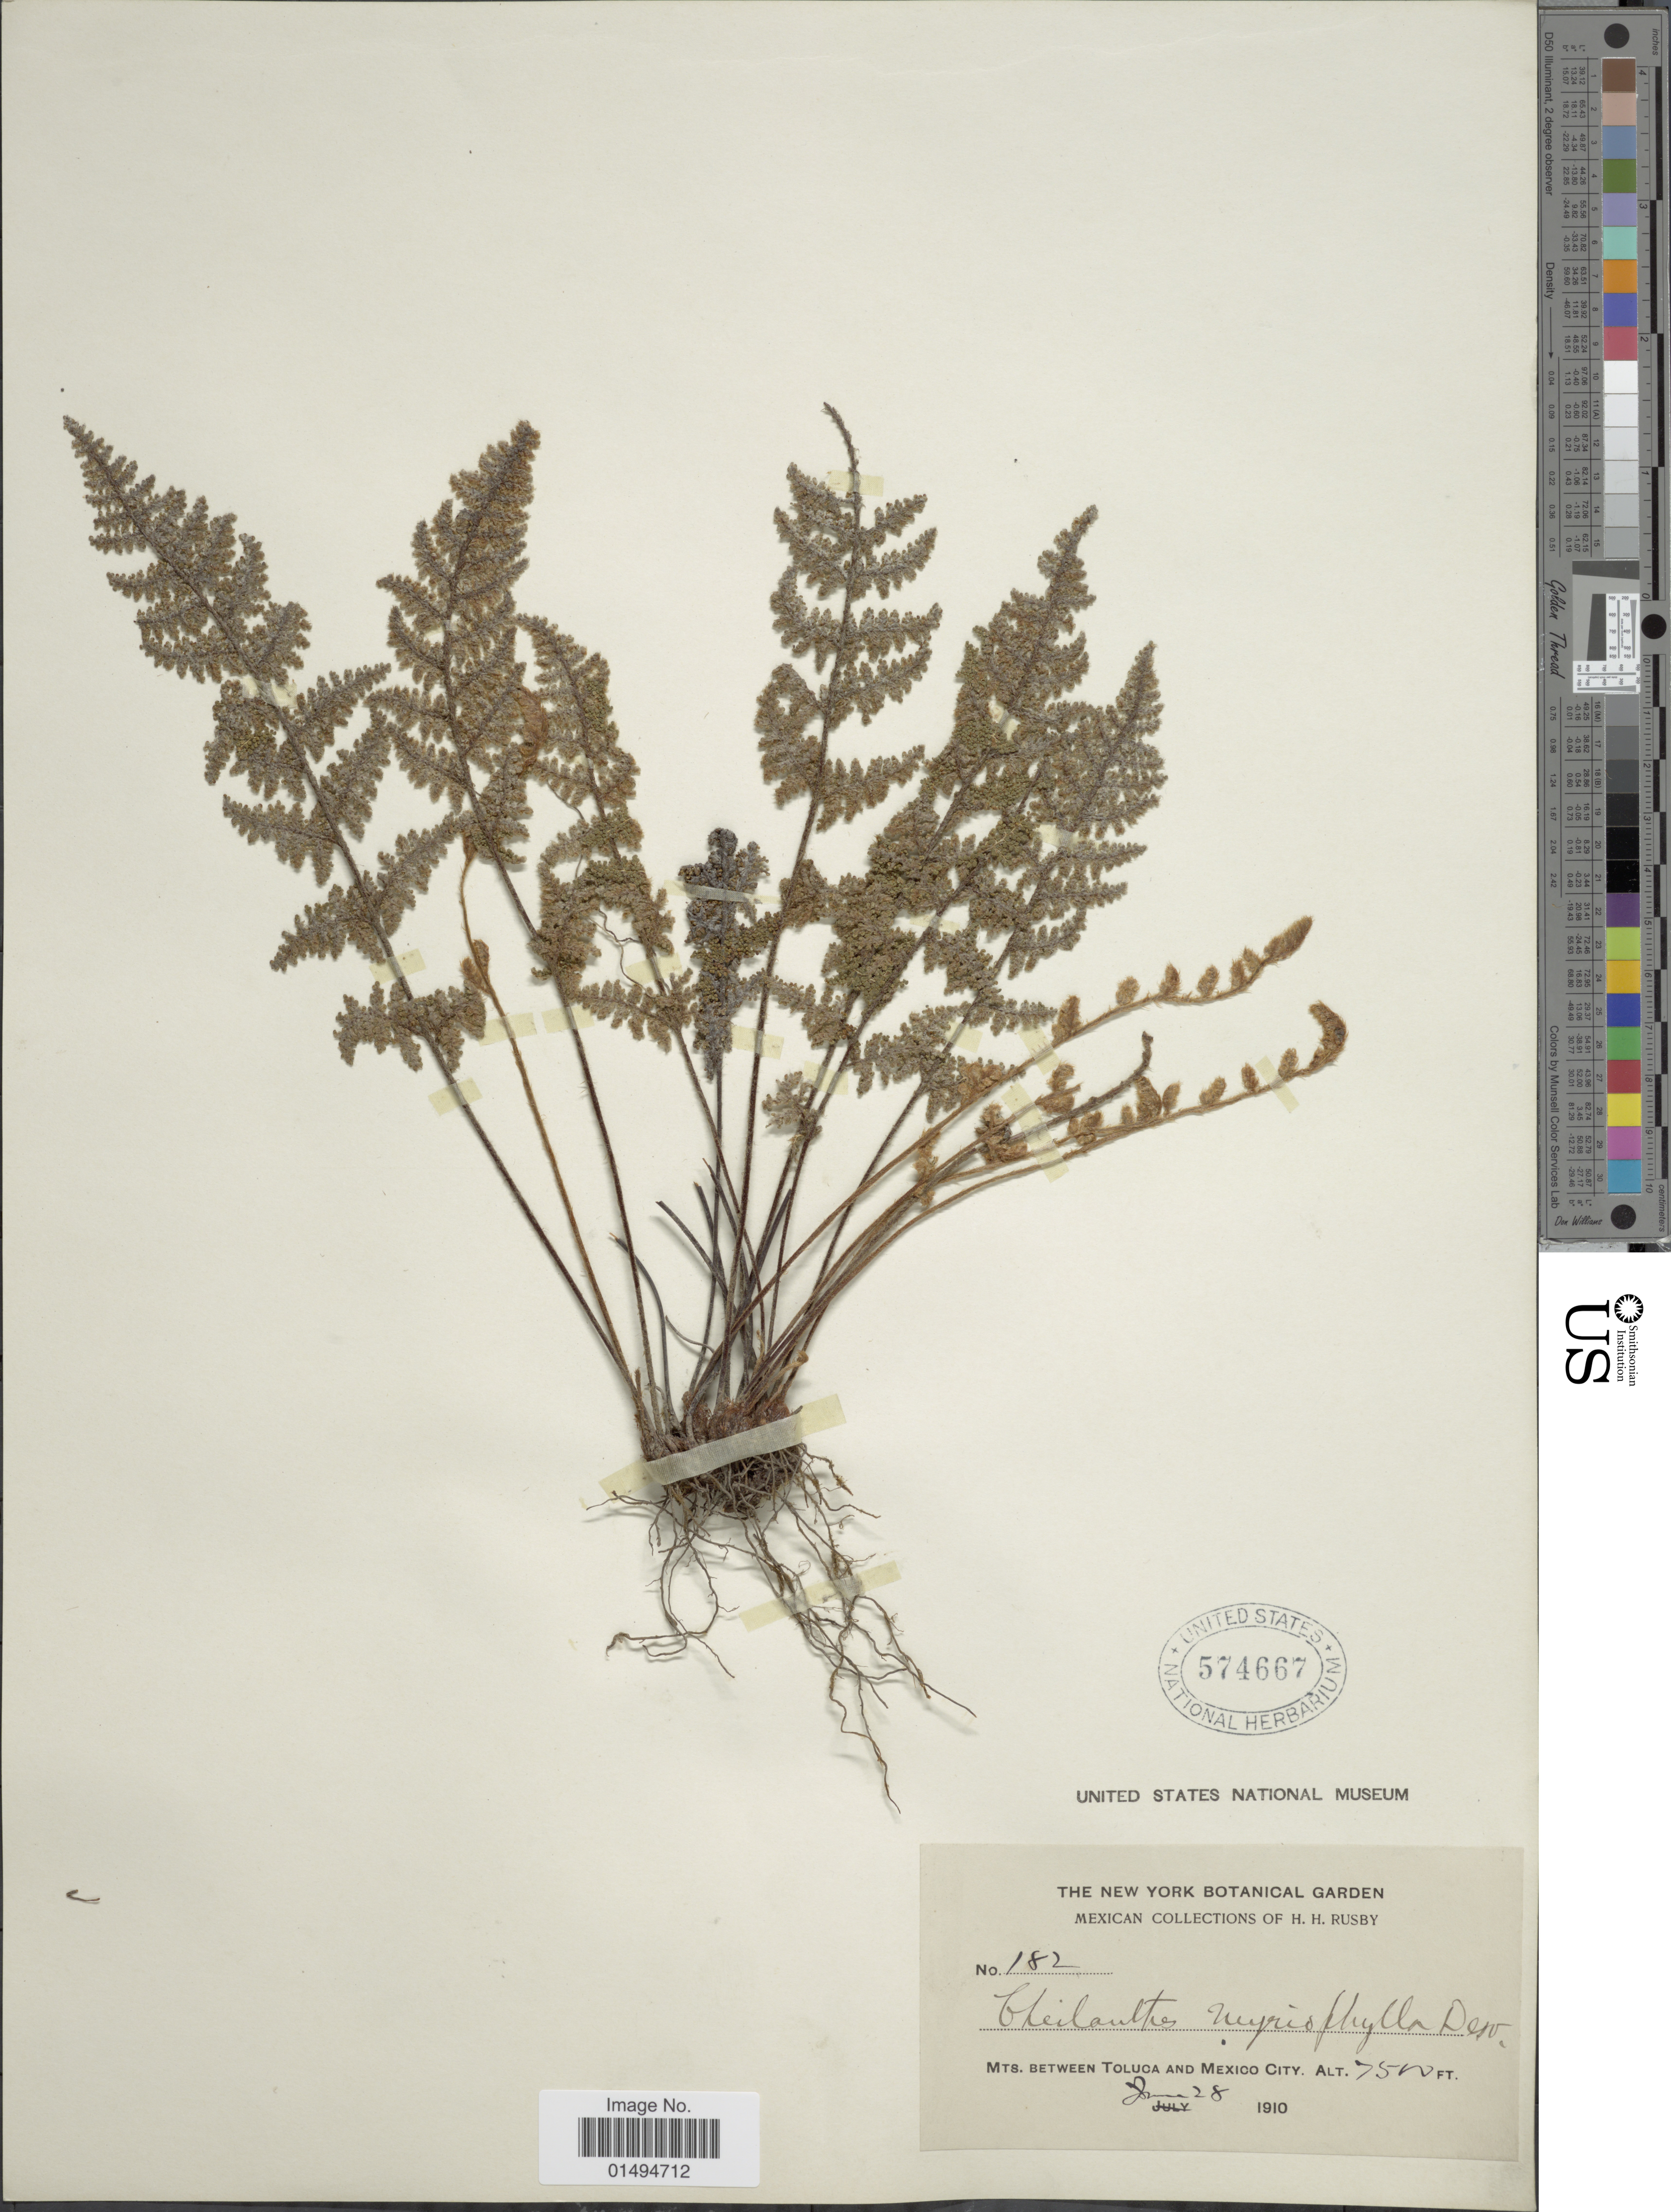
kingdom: Plantae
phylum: Tracheophyta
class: Polypodiopsida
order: Polypodiales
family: Pteridaceae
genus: Myriopteris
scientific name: Myriopteris myriophylla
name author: (Desv.) J. Sm.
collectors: H. H. Rusby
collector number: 182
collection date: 1910-06-28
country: Mexico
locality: Mts. Between Toluca and Mexico City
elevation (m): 2286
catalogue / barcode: US 574667